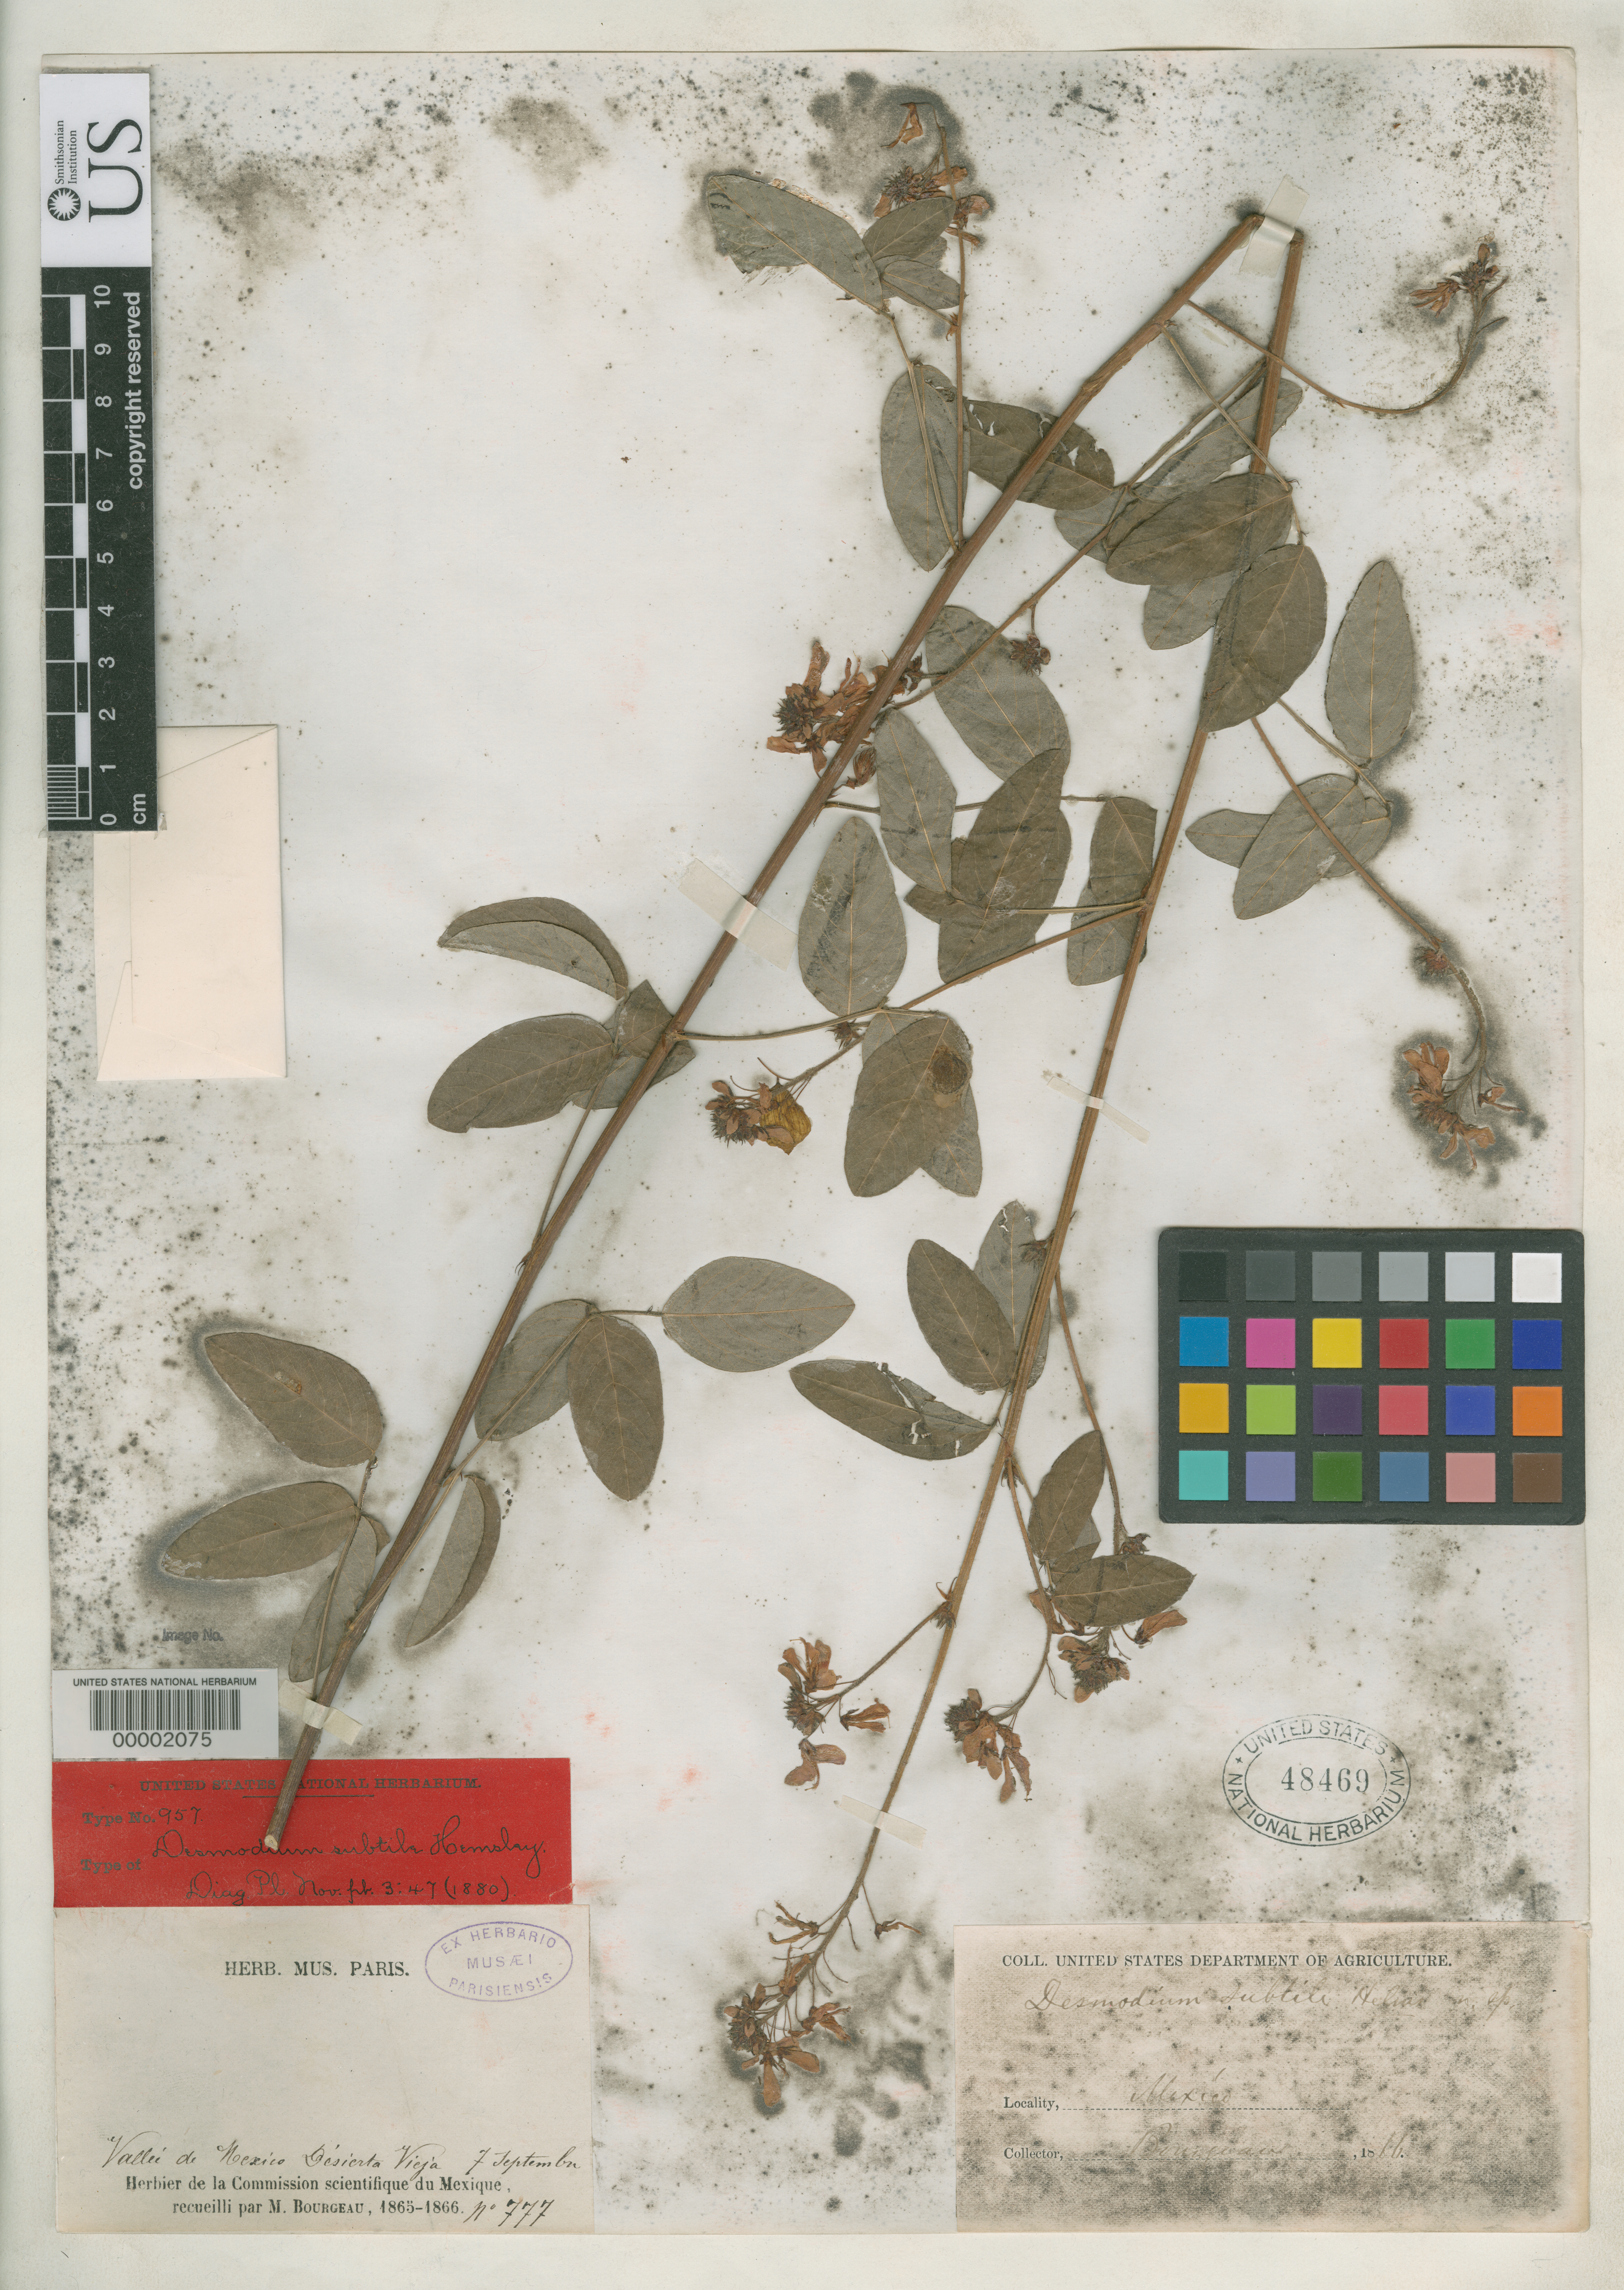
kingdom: Plantae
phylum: Tracheophyta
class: Magnoliopsida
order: Fabales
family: Fabaceae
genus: Desmodium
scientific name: Desmodium subtile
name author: Hemsl.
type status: Isotype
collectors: E. Bourgeau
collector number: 777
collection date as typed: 07 Sep 1865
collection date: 1865-09-07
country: Mexico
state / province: Distrito Federal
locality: Valle de Mexico.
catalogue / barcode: US 48469